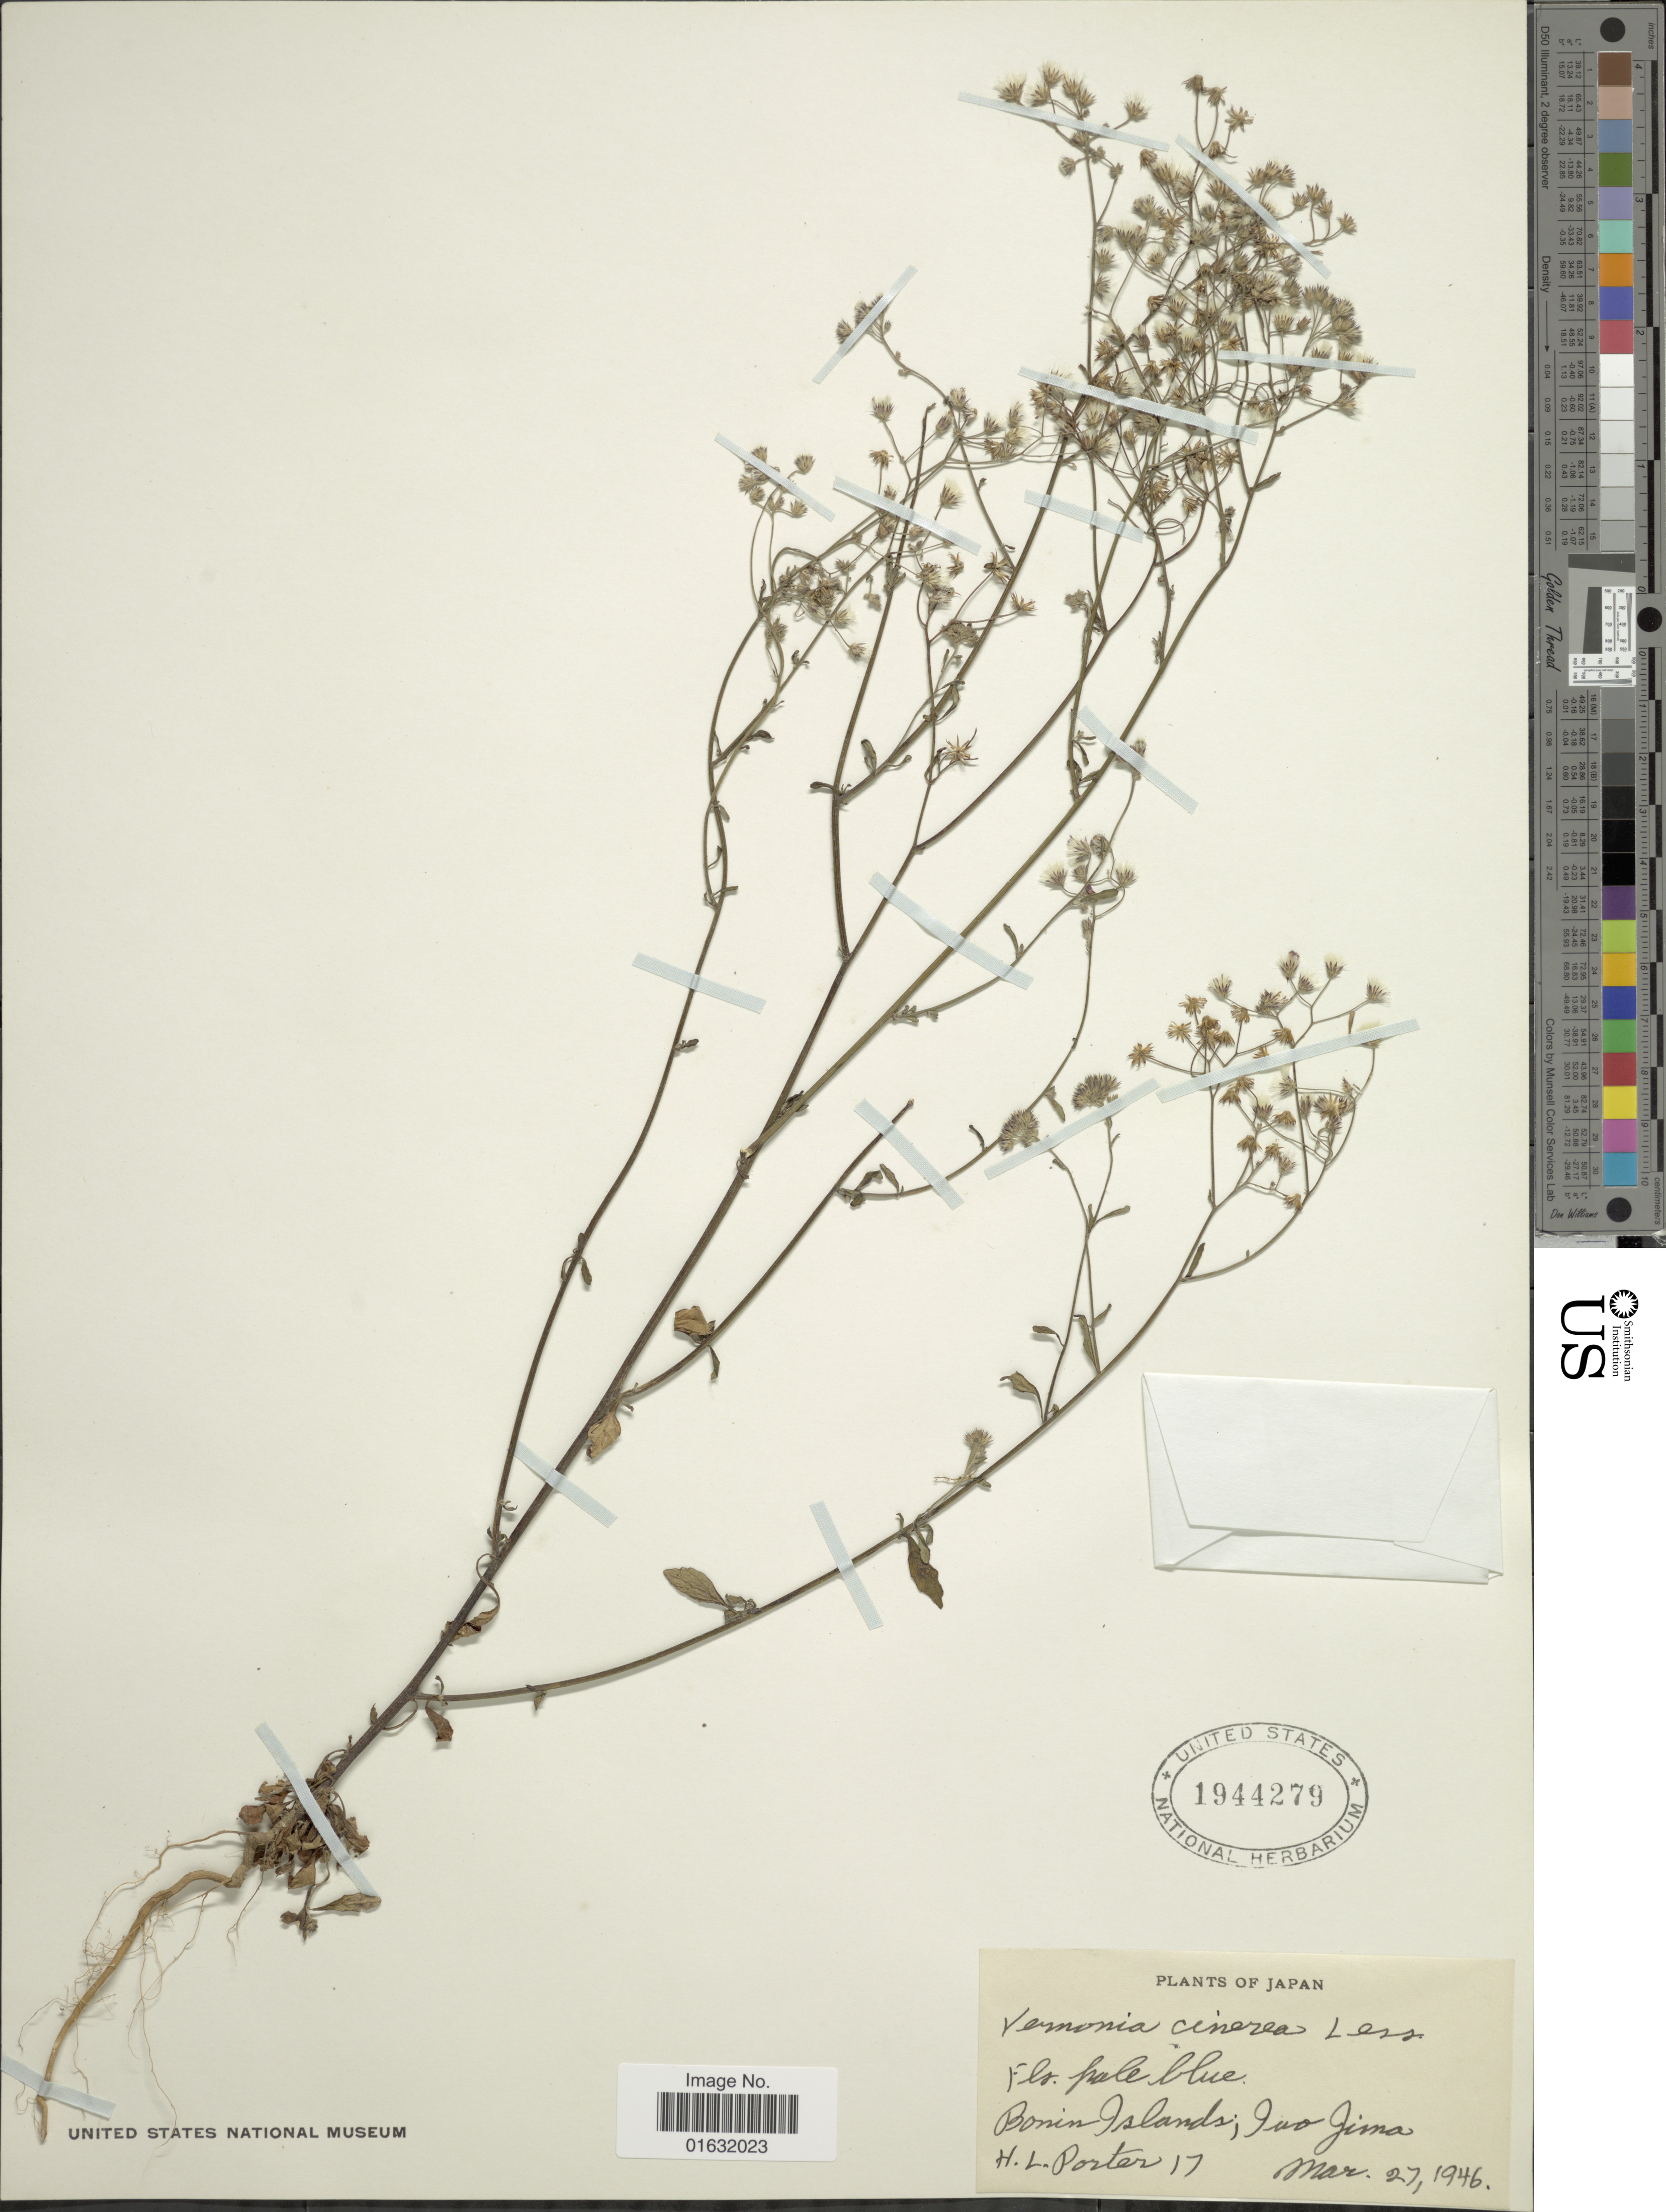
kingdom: Plantae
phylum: Tracheophyta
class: Magnoliopsida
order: Asterales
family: Asteraceae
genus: Cyanthillium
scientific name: Cyanthillium cinereum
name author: (L.) H. Rob.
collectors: H. L. Porter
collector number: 17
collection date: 1946-03-27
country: Japan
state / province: Tokyo, Federal City of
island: Bonin Islands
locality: Japan, Bonin Islands, Iwo Jima.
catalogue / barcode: US 1944279